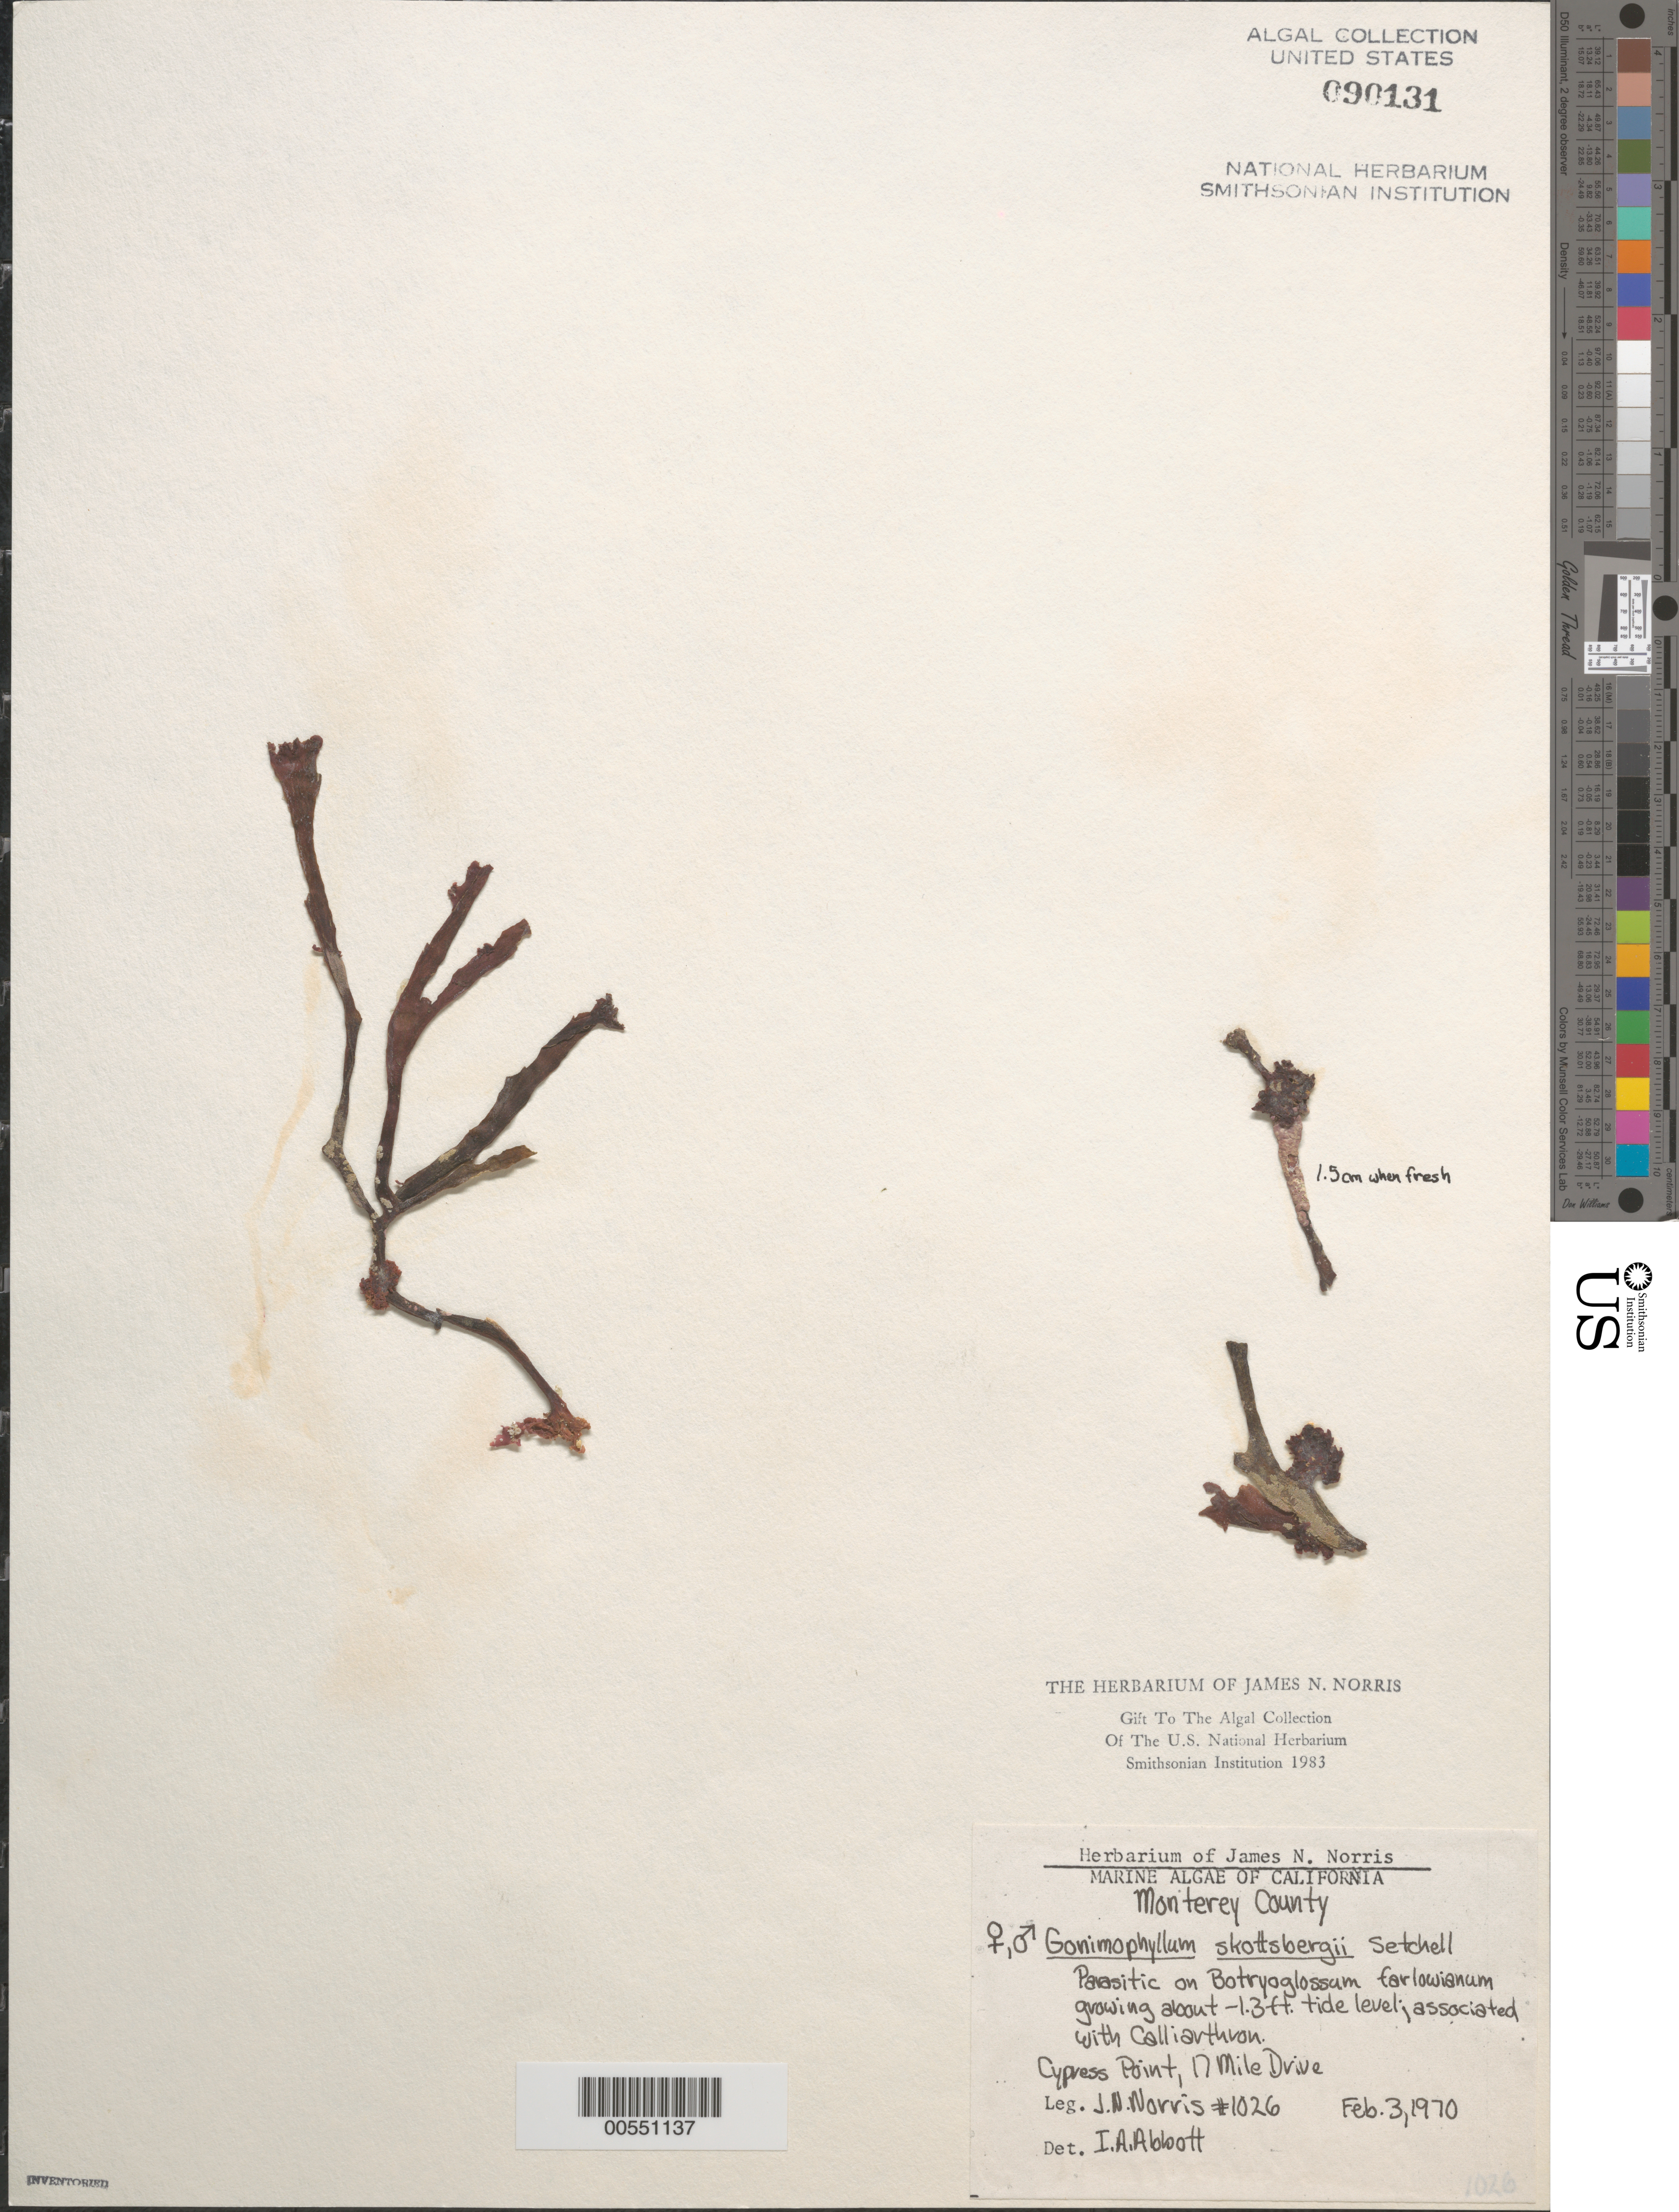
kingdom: Plantae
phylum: Rhodophyta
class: Florideophyceae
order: Ceramiales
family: Delesseriaceae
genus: Gonimophyllum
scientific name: Gonimophyllum skottsbergii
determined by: Abbott, Isabella A.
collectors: J. N. Norris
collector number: JN-1026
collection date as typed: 03 Feb 1970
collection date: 1970-02-03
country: United States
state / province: California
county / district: Monterey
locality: Cypress Point, 17 Mile Drive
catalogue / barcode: US 90131